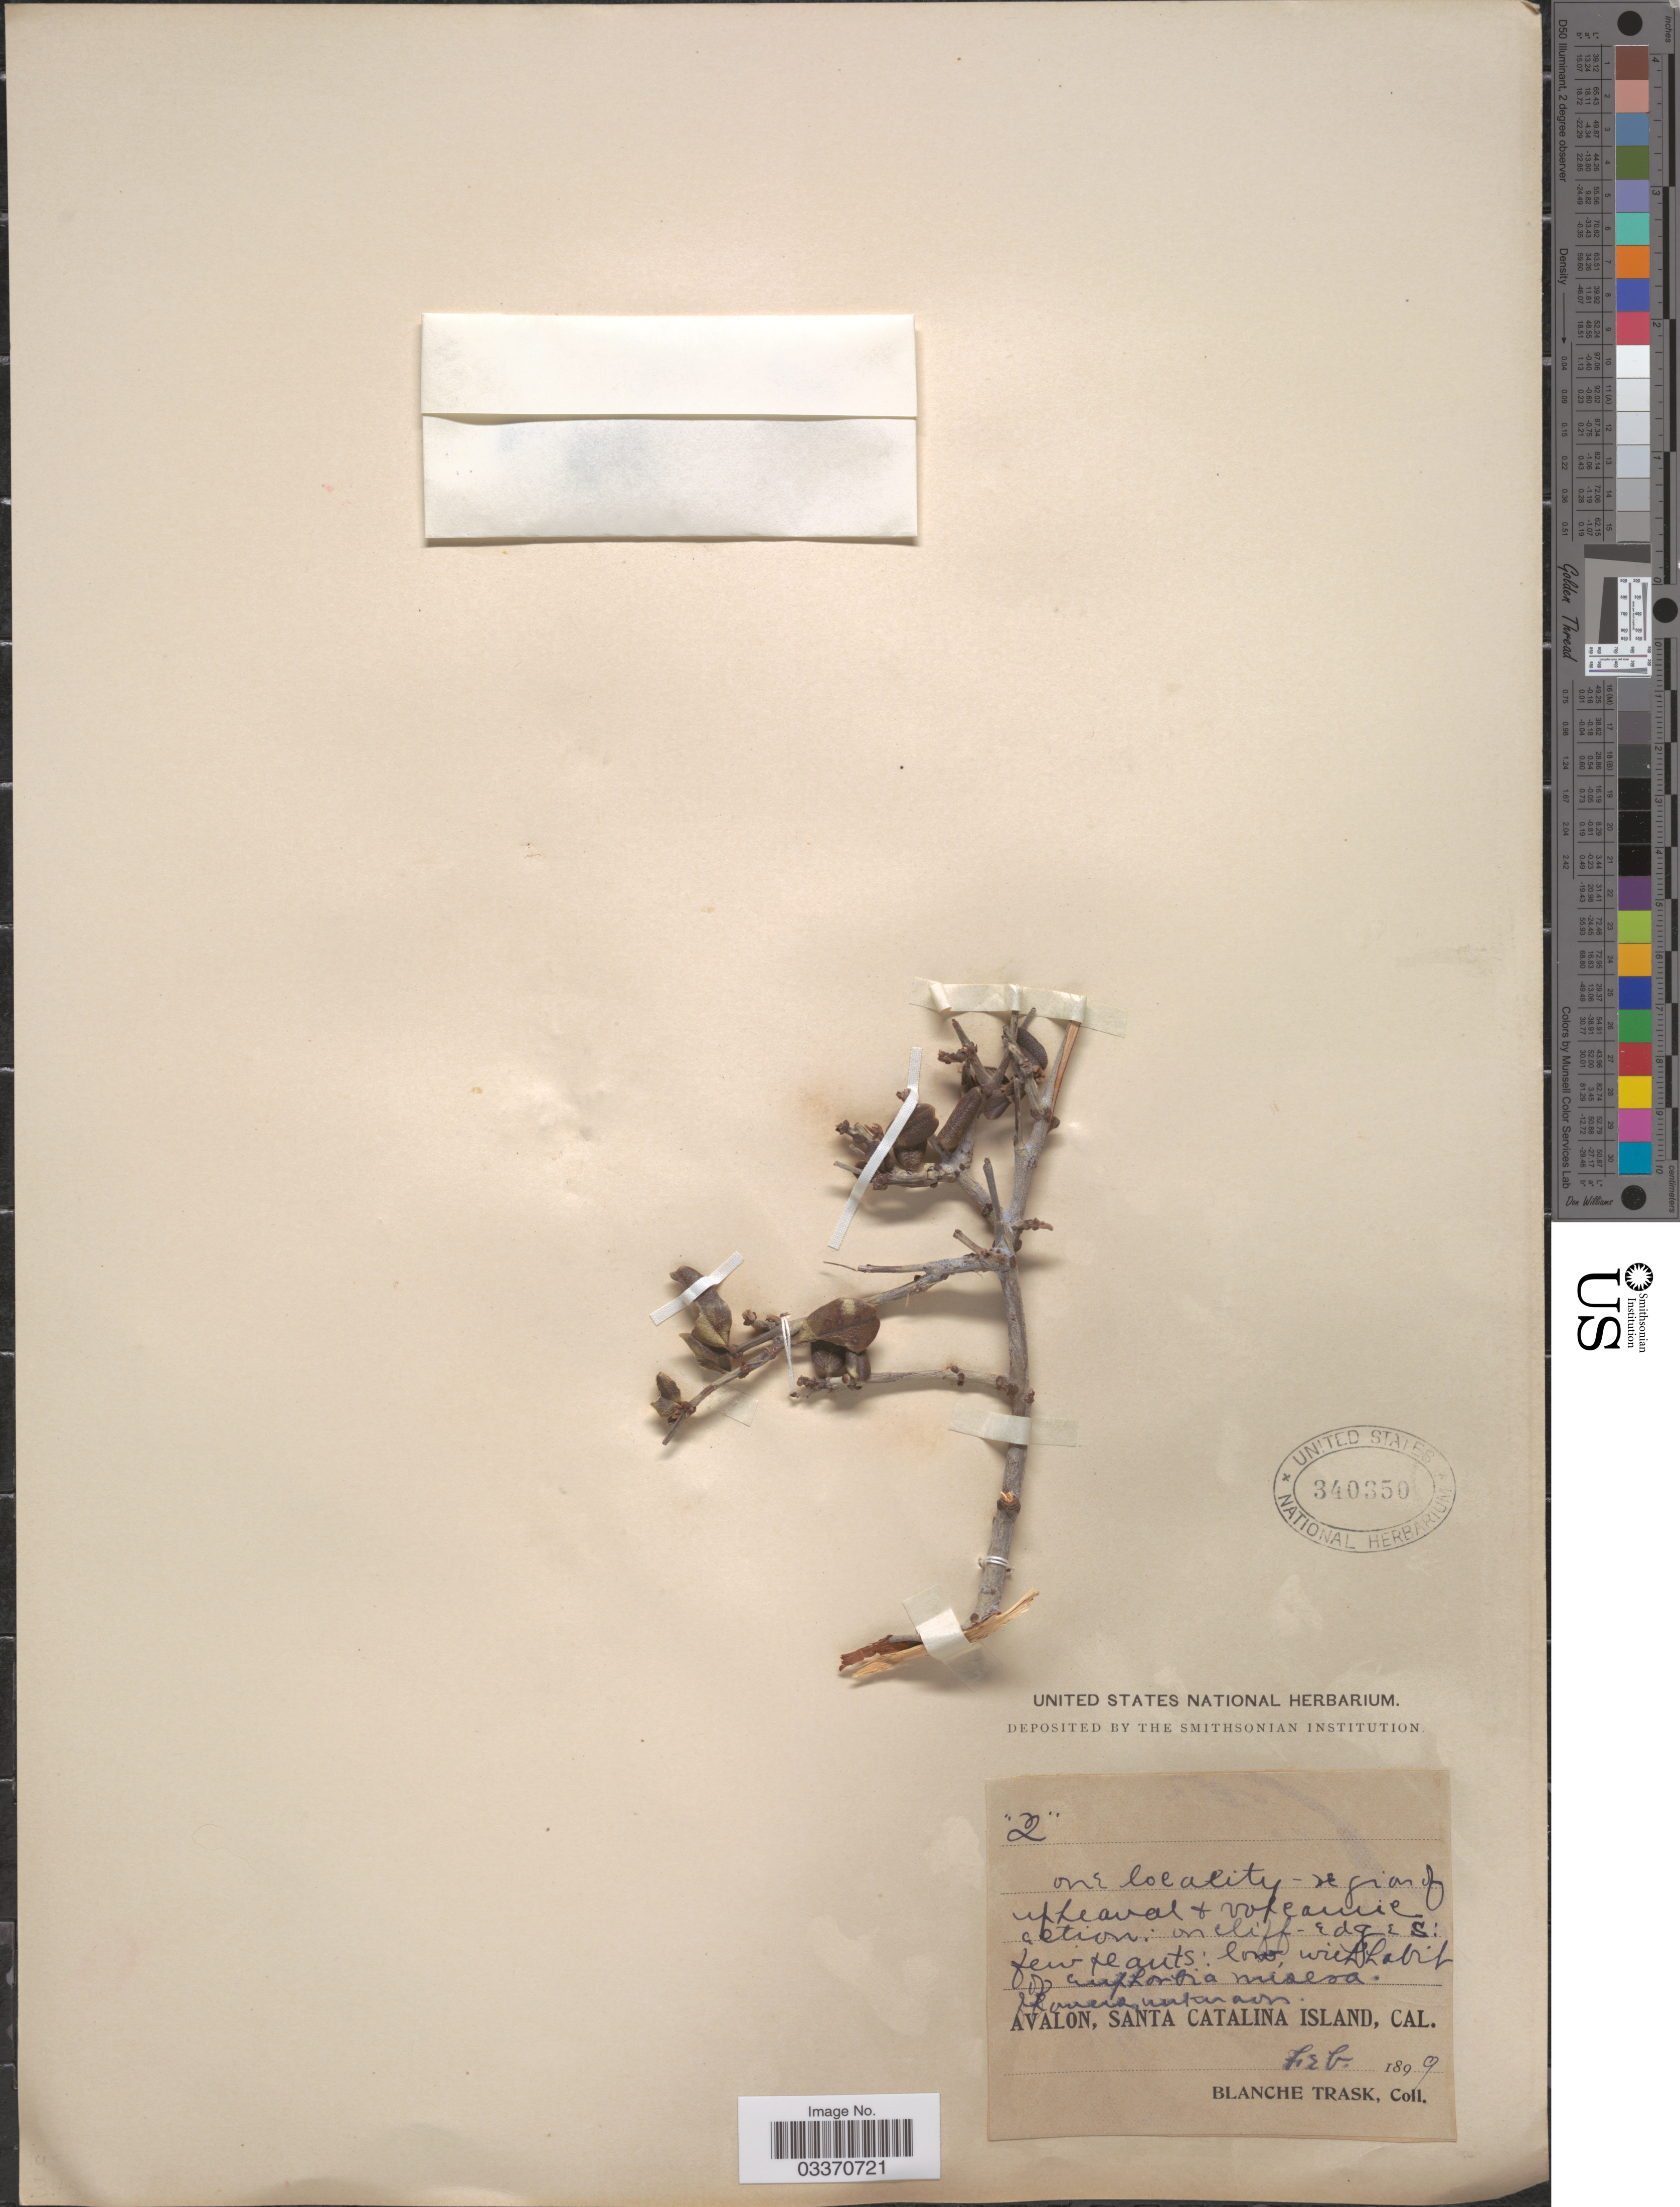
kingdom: Plantae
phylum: Tracheophyta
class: Magnoliopsida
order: Rosales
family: Rhamnaceae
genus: Ceanothus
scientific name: Ceanothus sp.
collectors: B. Trask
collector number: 2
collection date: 1899-02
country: United States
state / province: California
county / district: Los Angeles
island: Santa Catalina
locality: Avalon, Santa Catalina Island.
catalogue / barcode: US 340350